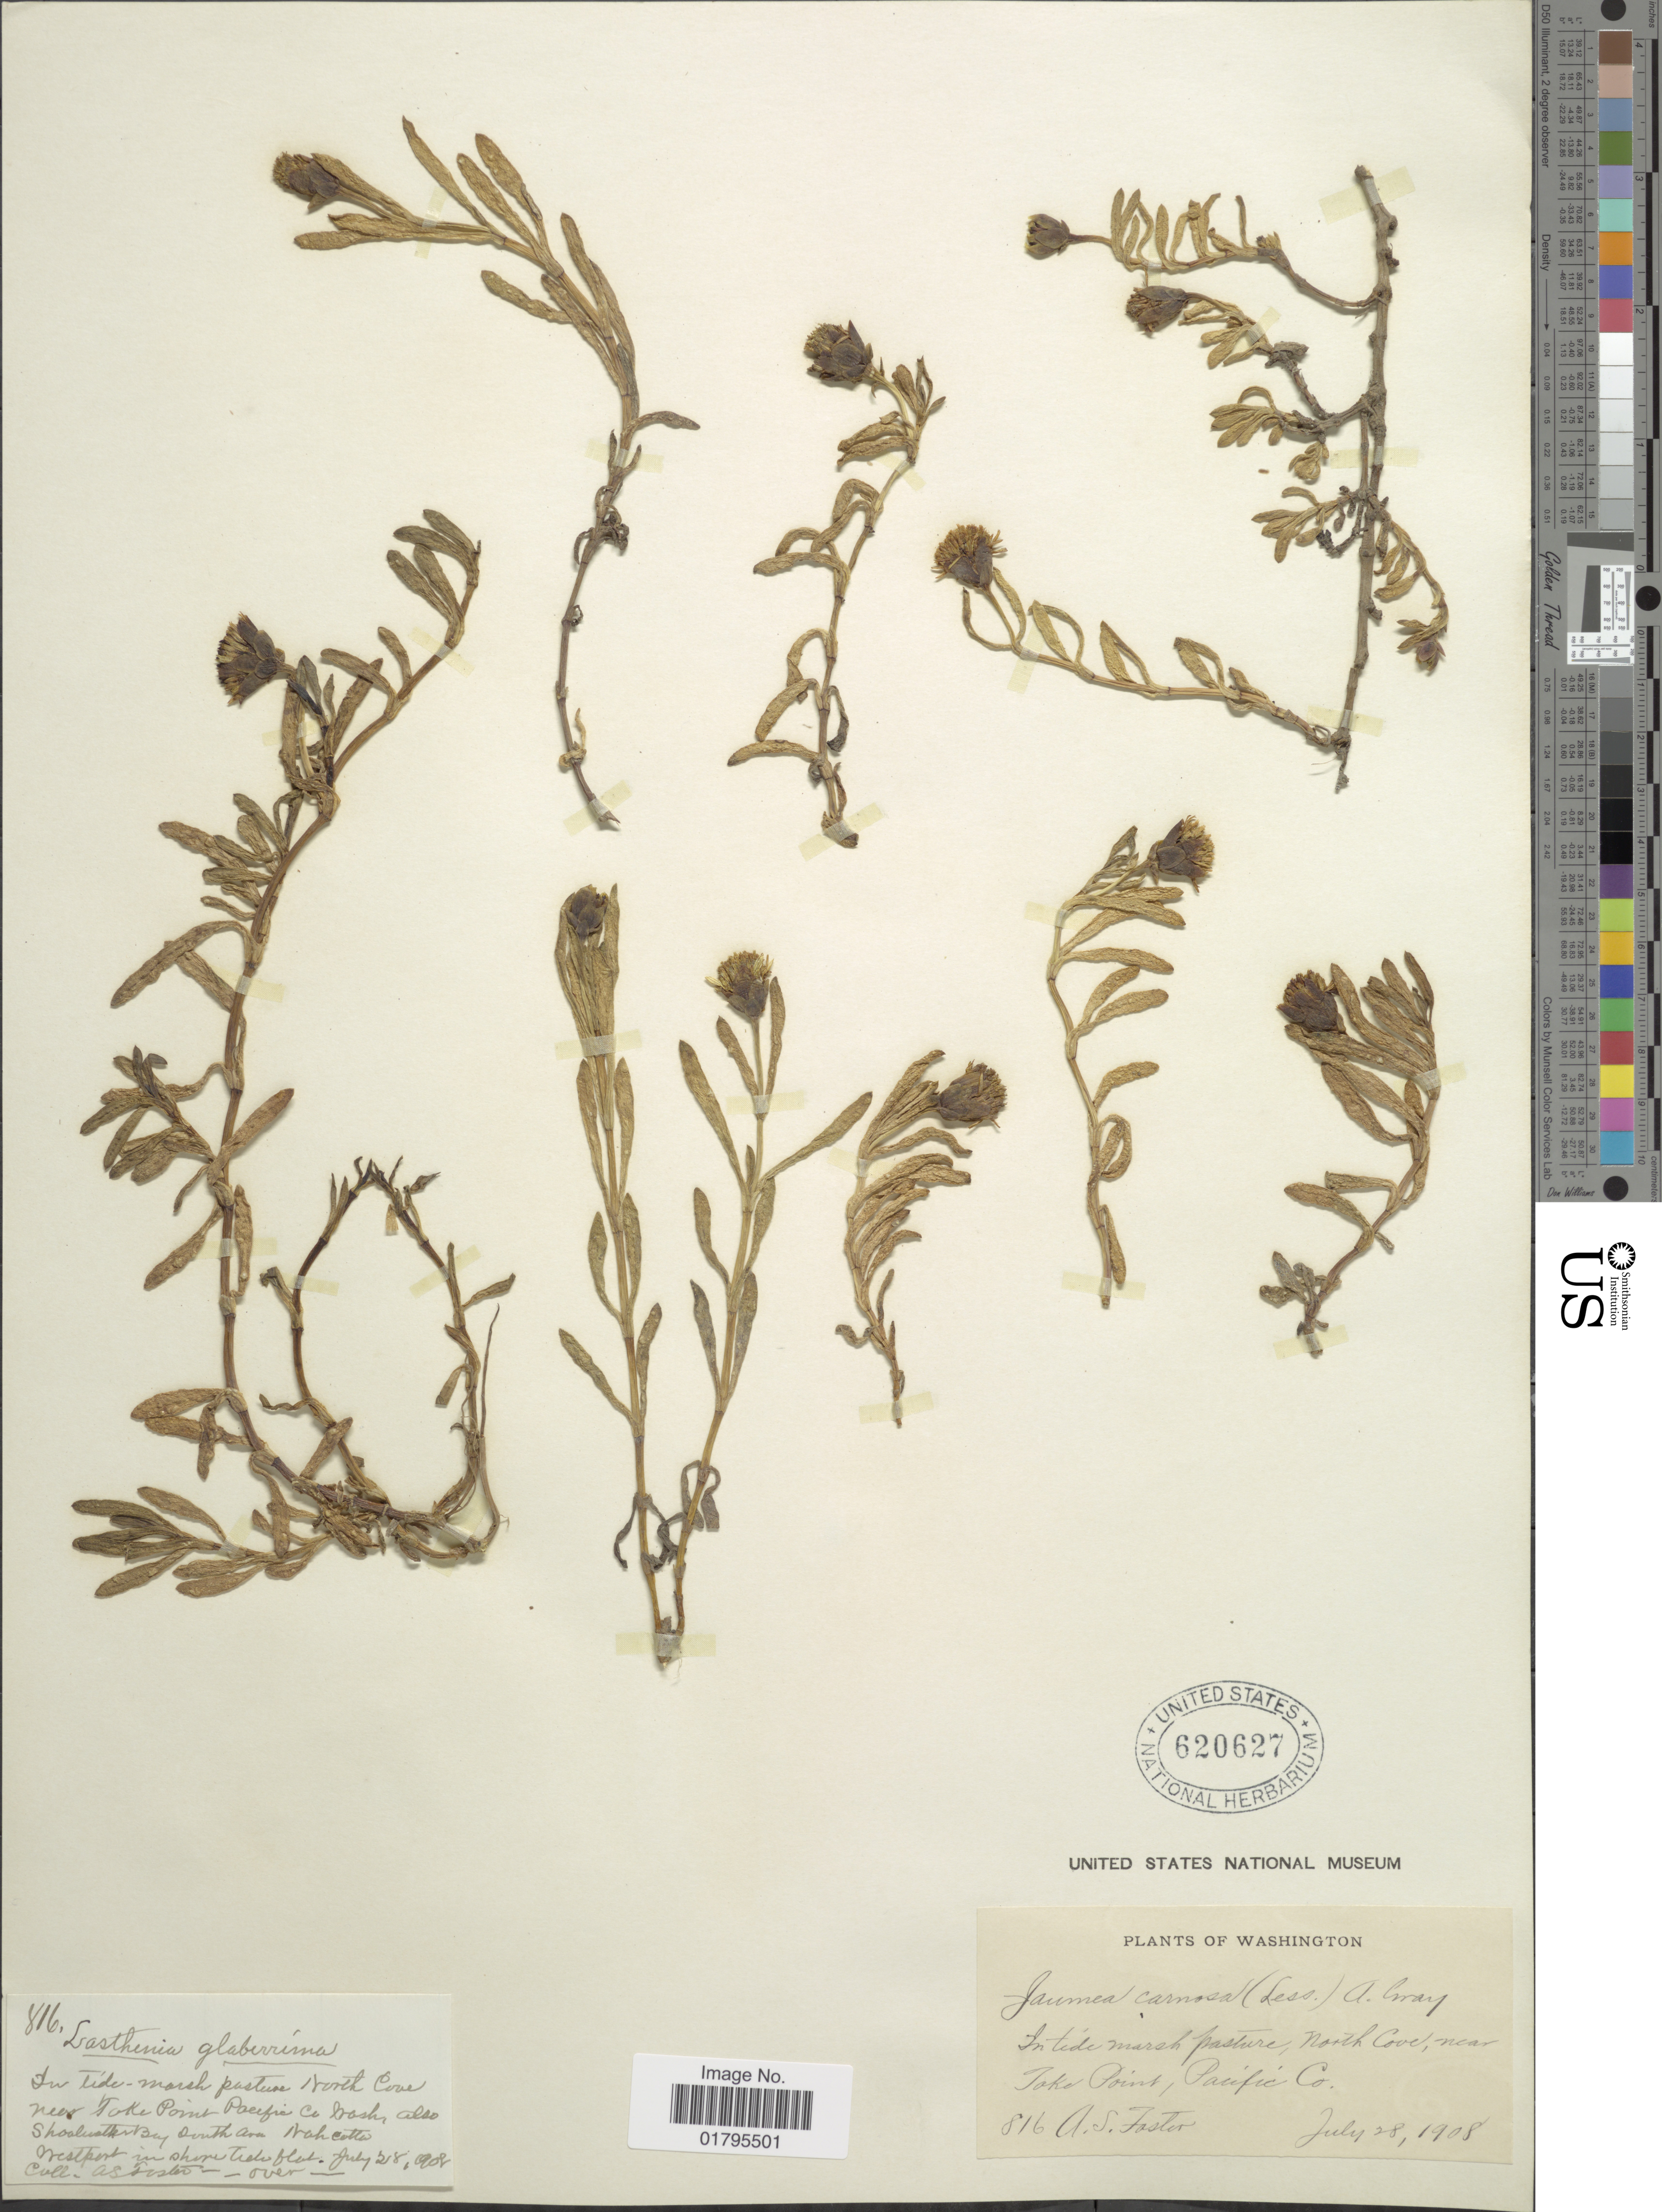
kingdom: Plantae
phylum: Tracheophyta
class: Magnoliopsida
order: Asterales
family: Asteraceae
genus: Jaumea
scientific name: Jaumea carnosa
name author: (Less.) A. Gray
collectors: A. Faster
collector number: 816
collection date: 1908-07-28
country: United States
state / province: Washington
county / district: Pacific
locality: Toko Point, Pacific Co.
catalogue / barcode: US 620627